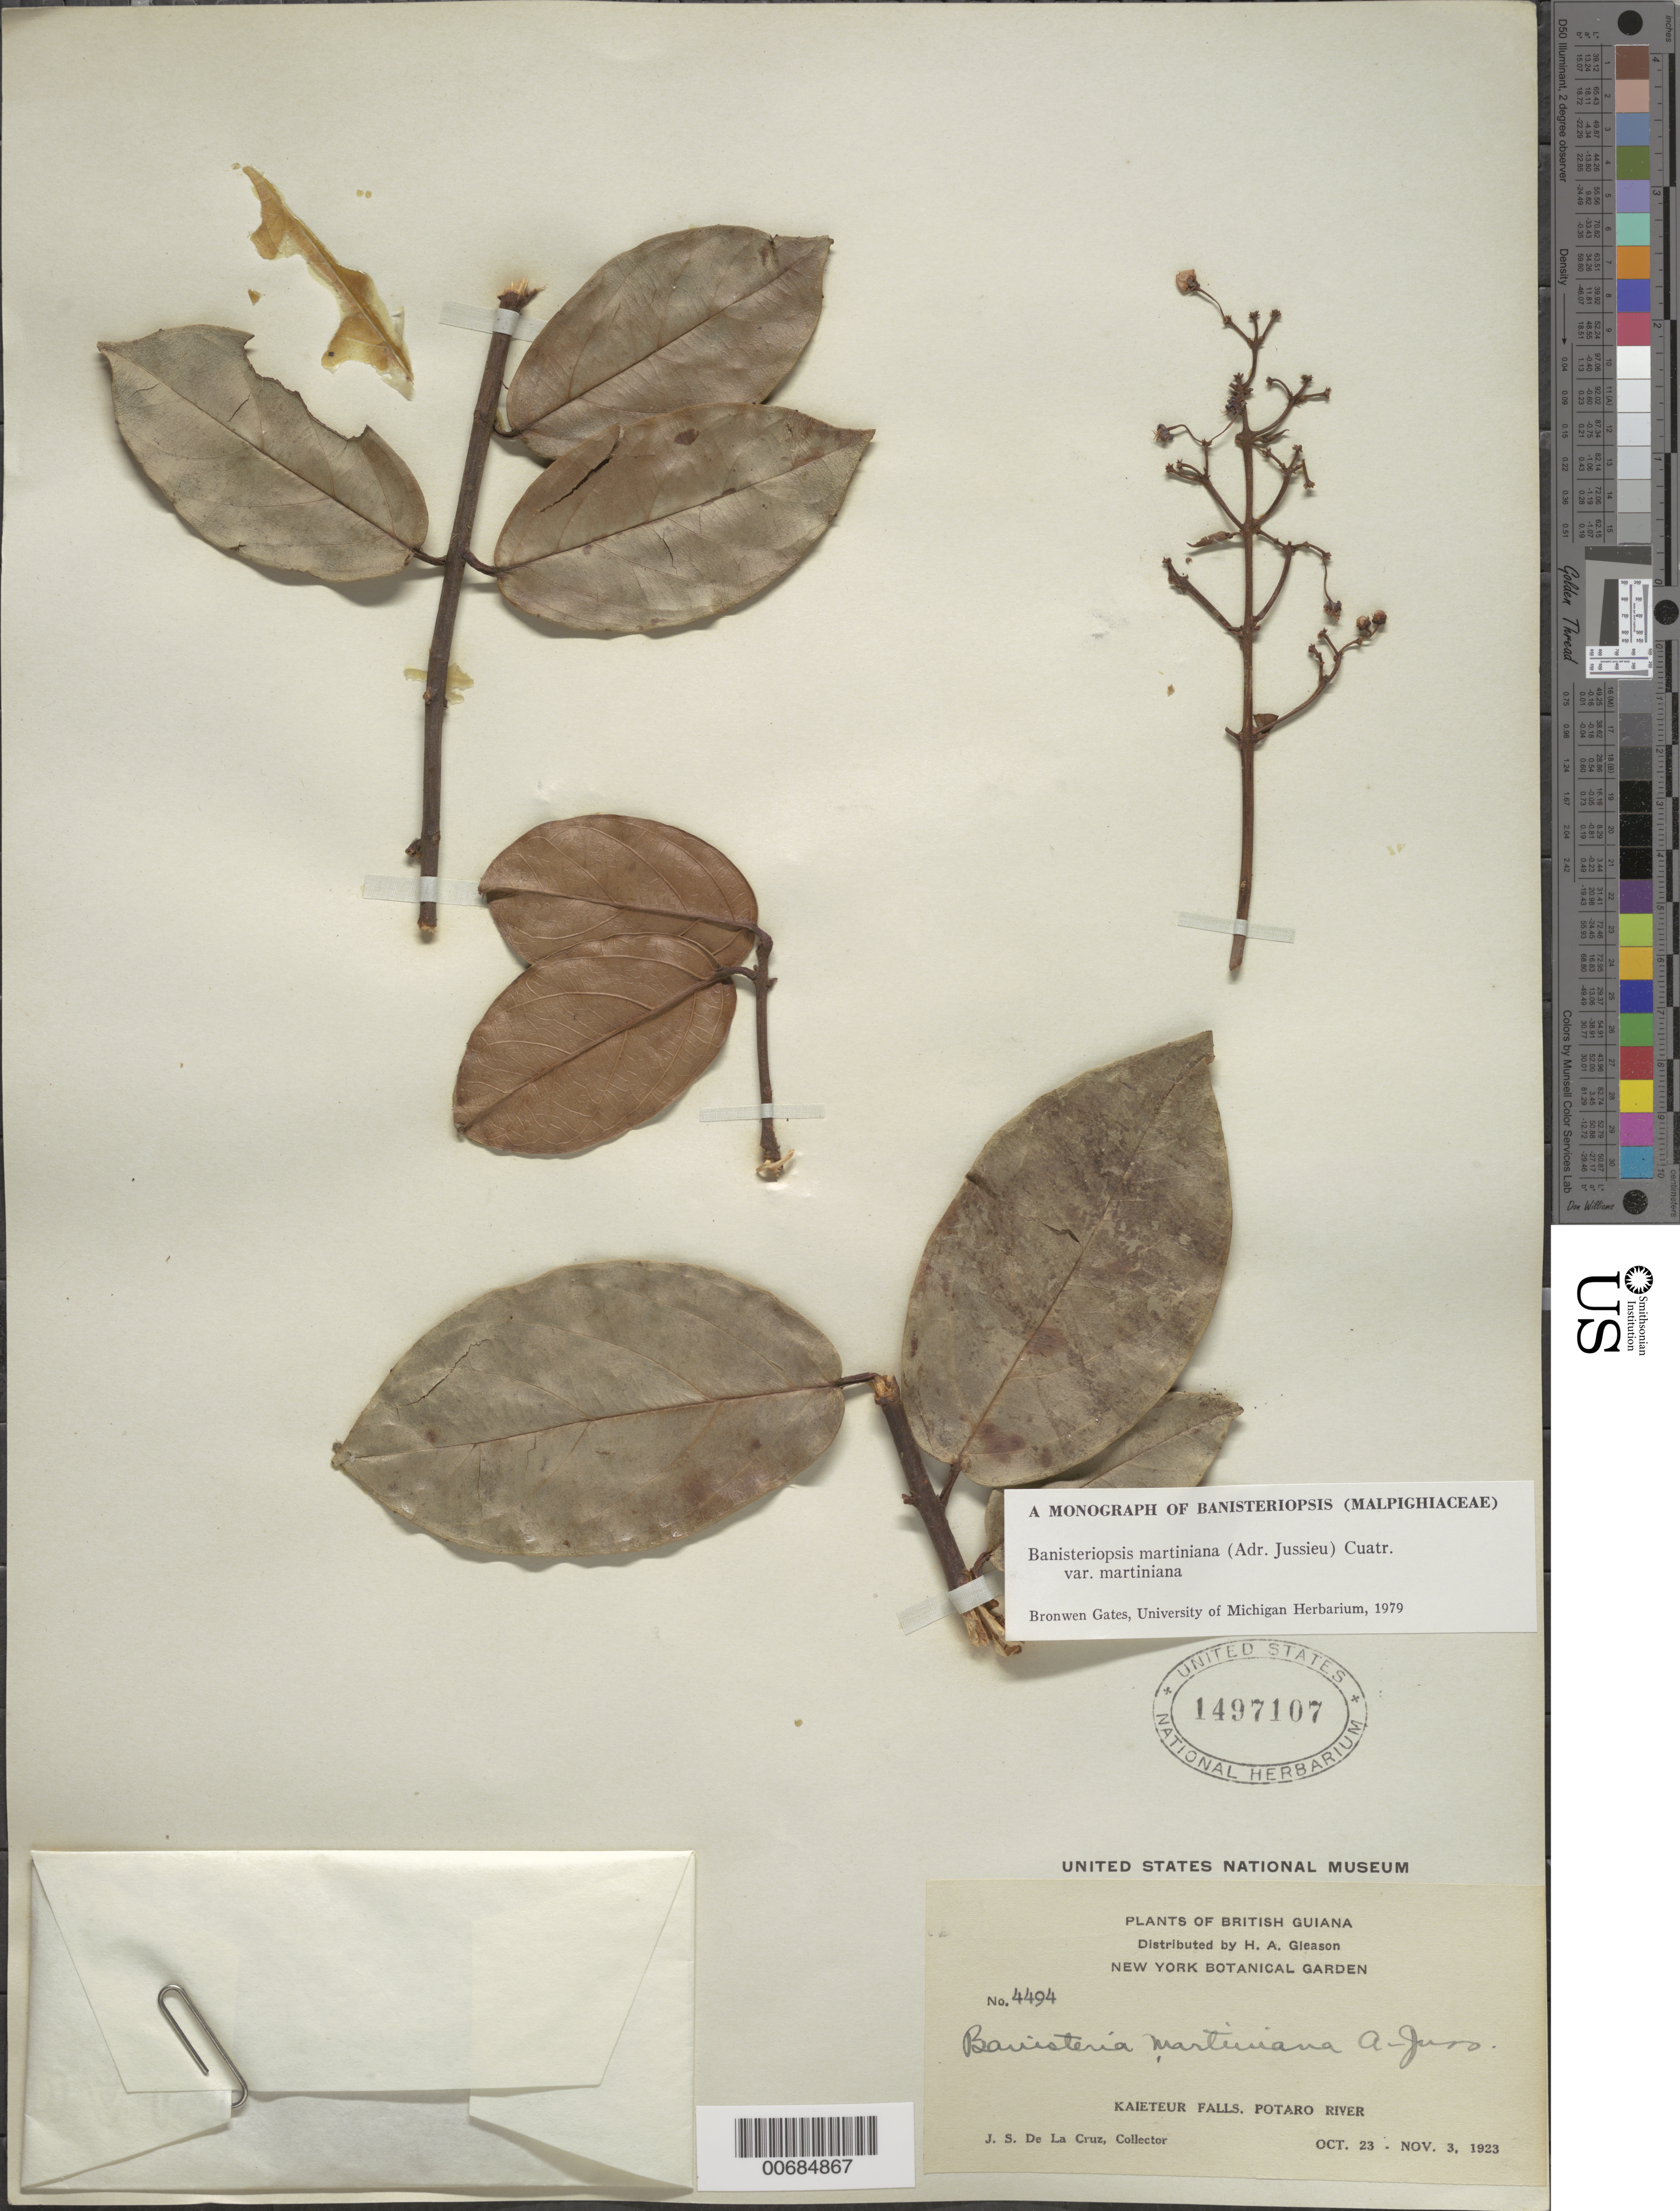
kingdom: Plantae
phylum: Tracheophyta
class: Magnoliopsida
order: Malpighiales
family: Malpighiaceae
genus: Banisteriopsis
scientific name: Banisteriopsis martiniana var. martiniana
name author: (A. Juss.) Cuatrec.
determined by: Gates, B.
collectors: J. S. de la Cruz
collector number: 4494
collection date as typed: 23-Oct-23 to 3-Nov-23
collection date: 1923-10-23/1923-11-03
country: Guyana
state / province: Potaro-Siparuni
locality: Kaieteur Falls, Potaro R.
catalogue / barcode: US 1497107